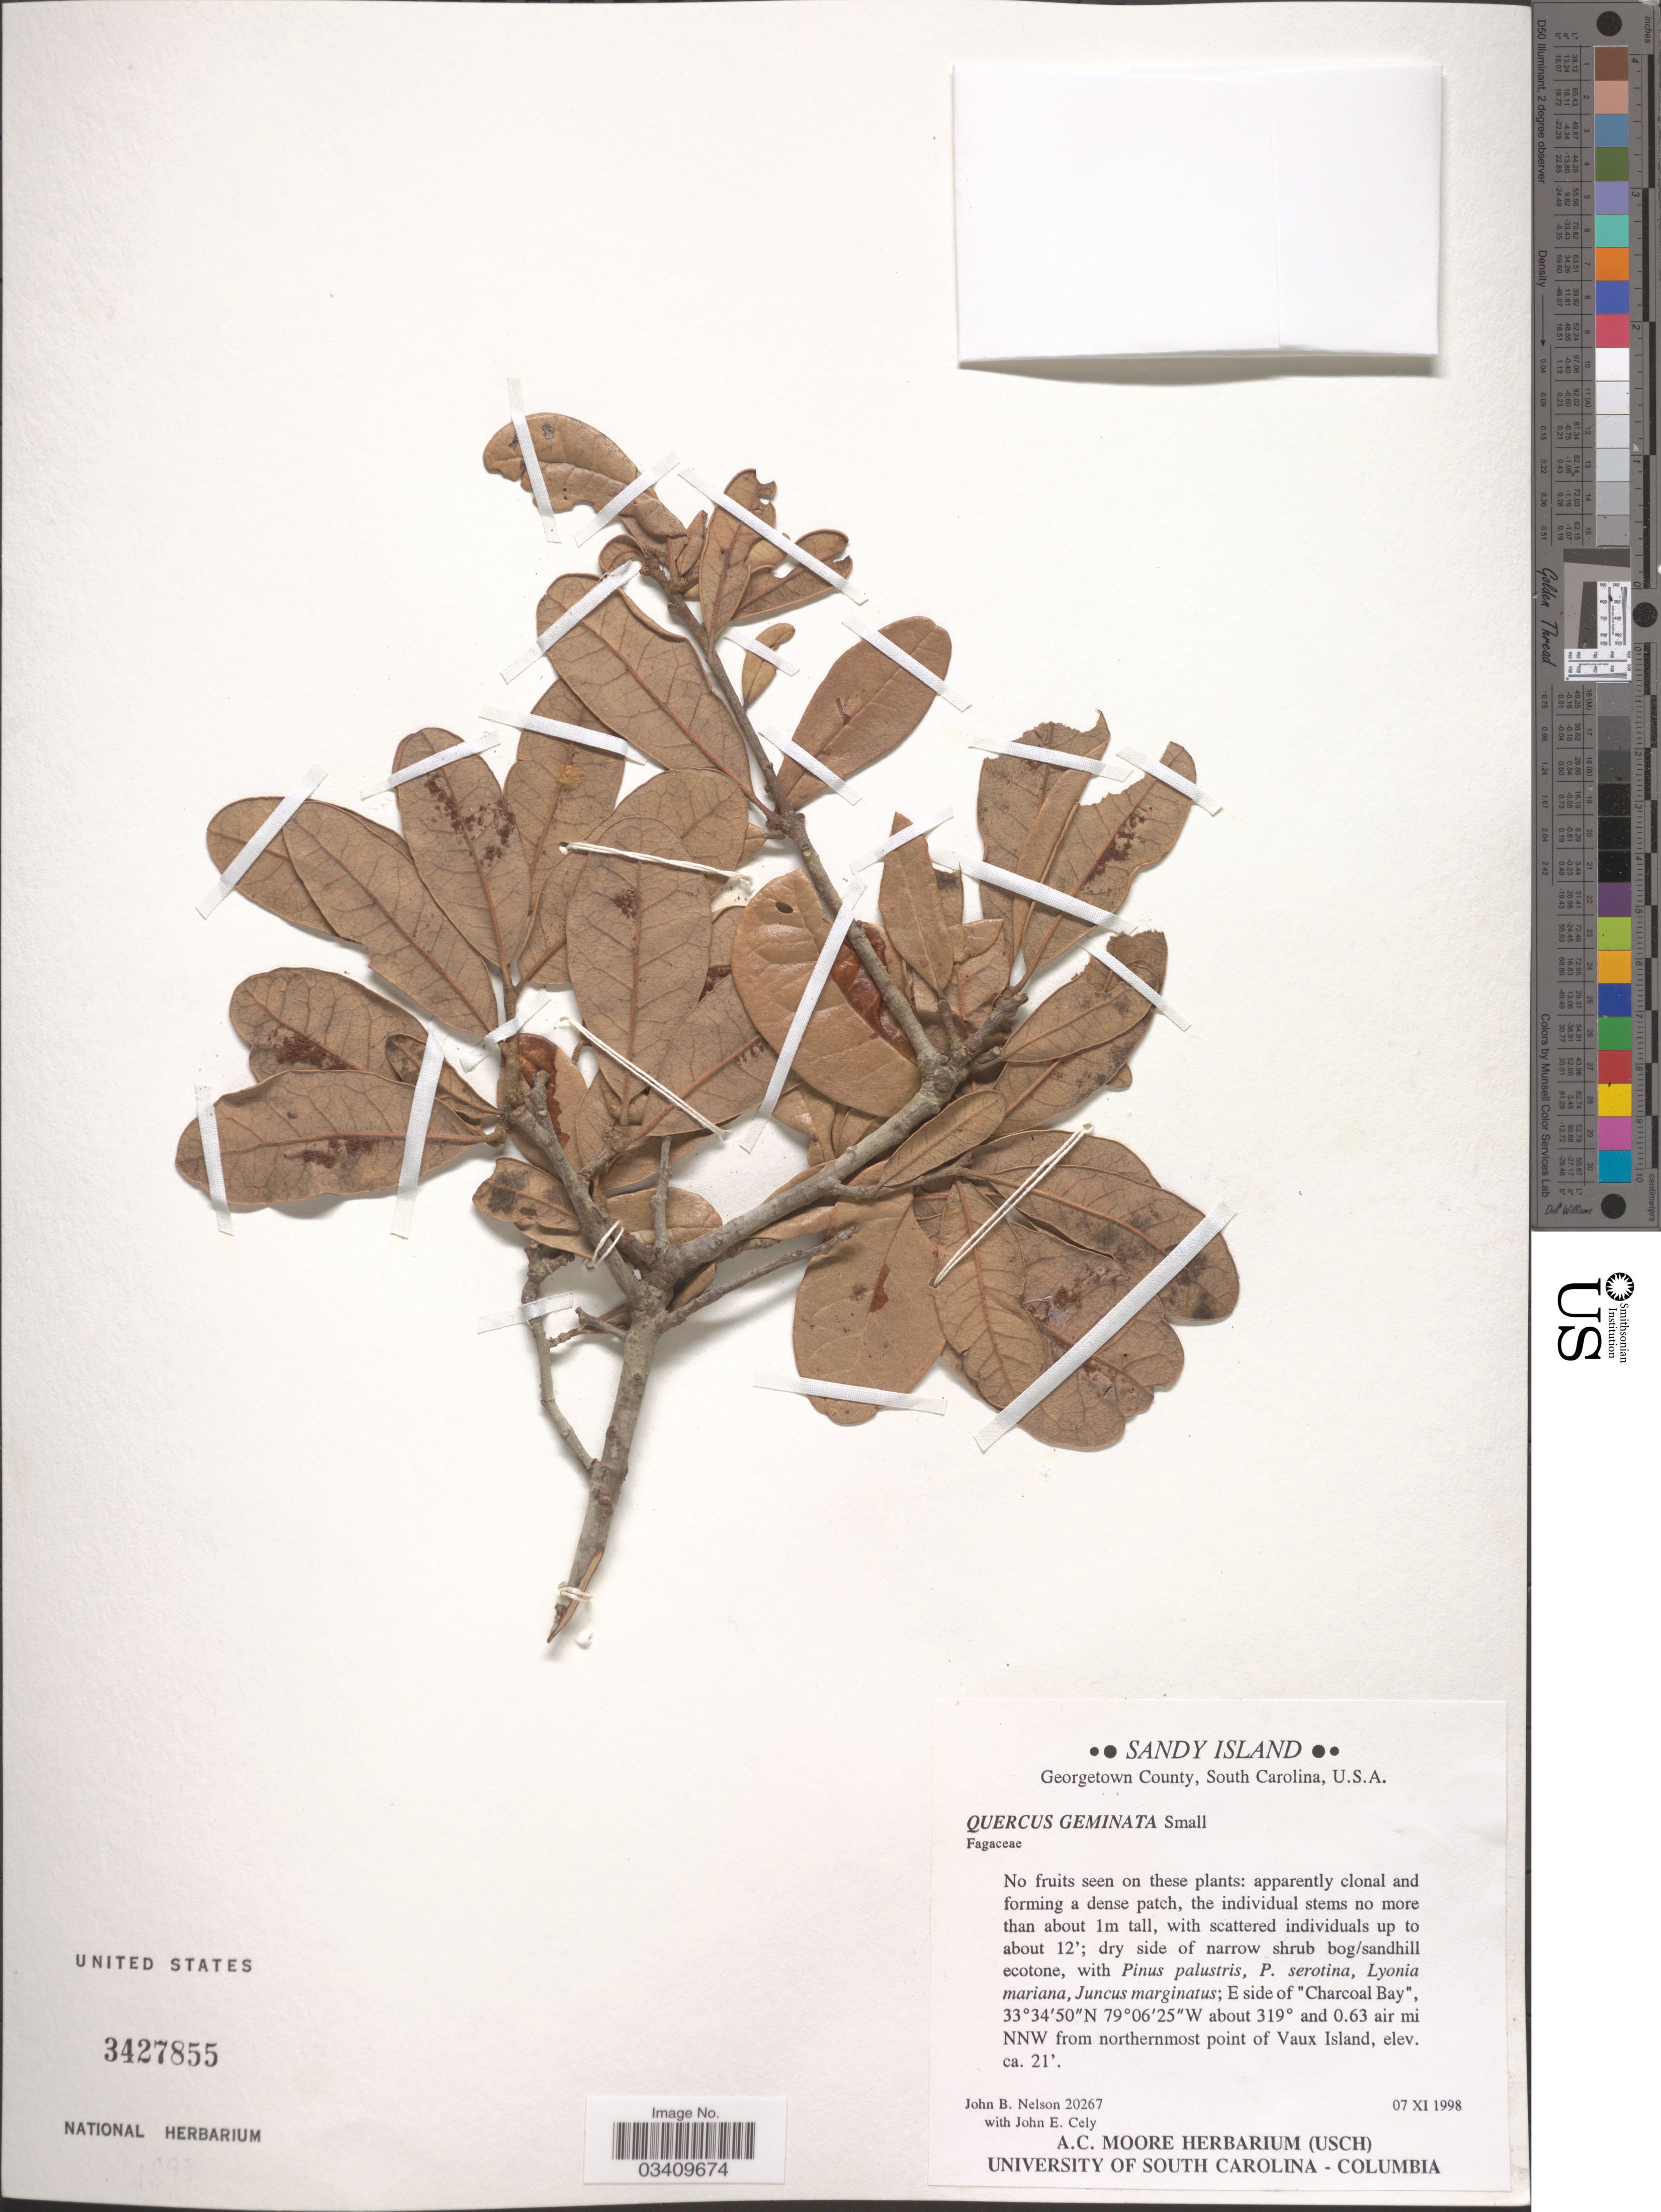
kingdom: Plantae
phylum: Tracheophyta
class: Magnoliopsida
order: Fagales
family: Fagaceae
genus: Quercus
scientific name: Quercus virginiana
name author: Mill.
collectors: J. B. Nelson & J. Cely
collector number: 20267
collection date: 1998-11-07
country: United States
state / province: South Carolina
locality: Sandy Island. Georgetown County. E side of "Charcoal Bay", about 319° and 0.63 air mi NNW from northernmost point of Vaux Island.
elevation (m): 6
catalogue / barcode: US 3427855